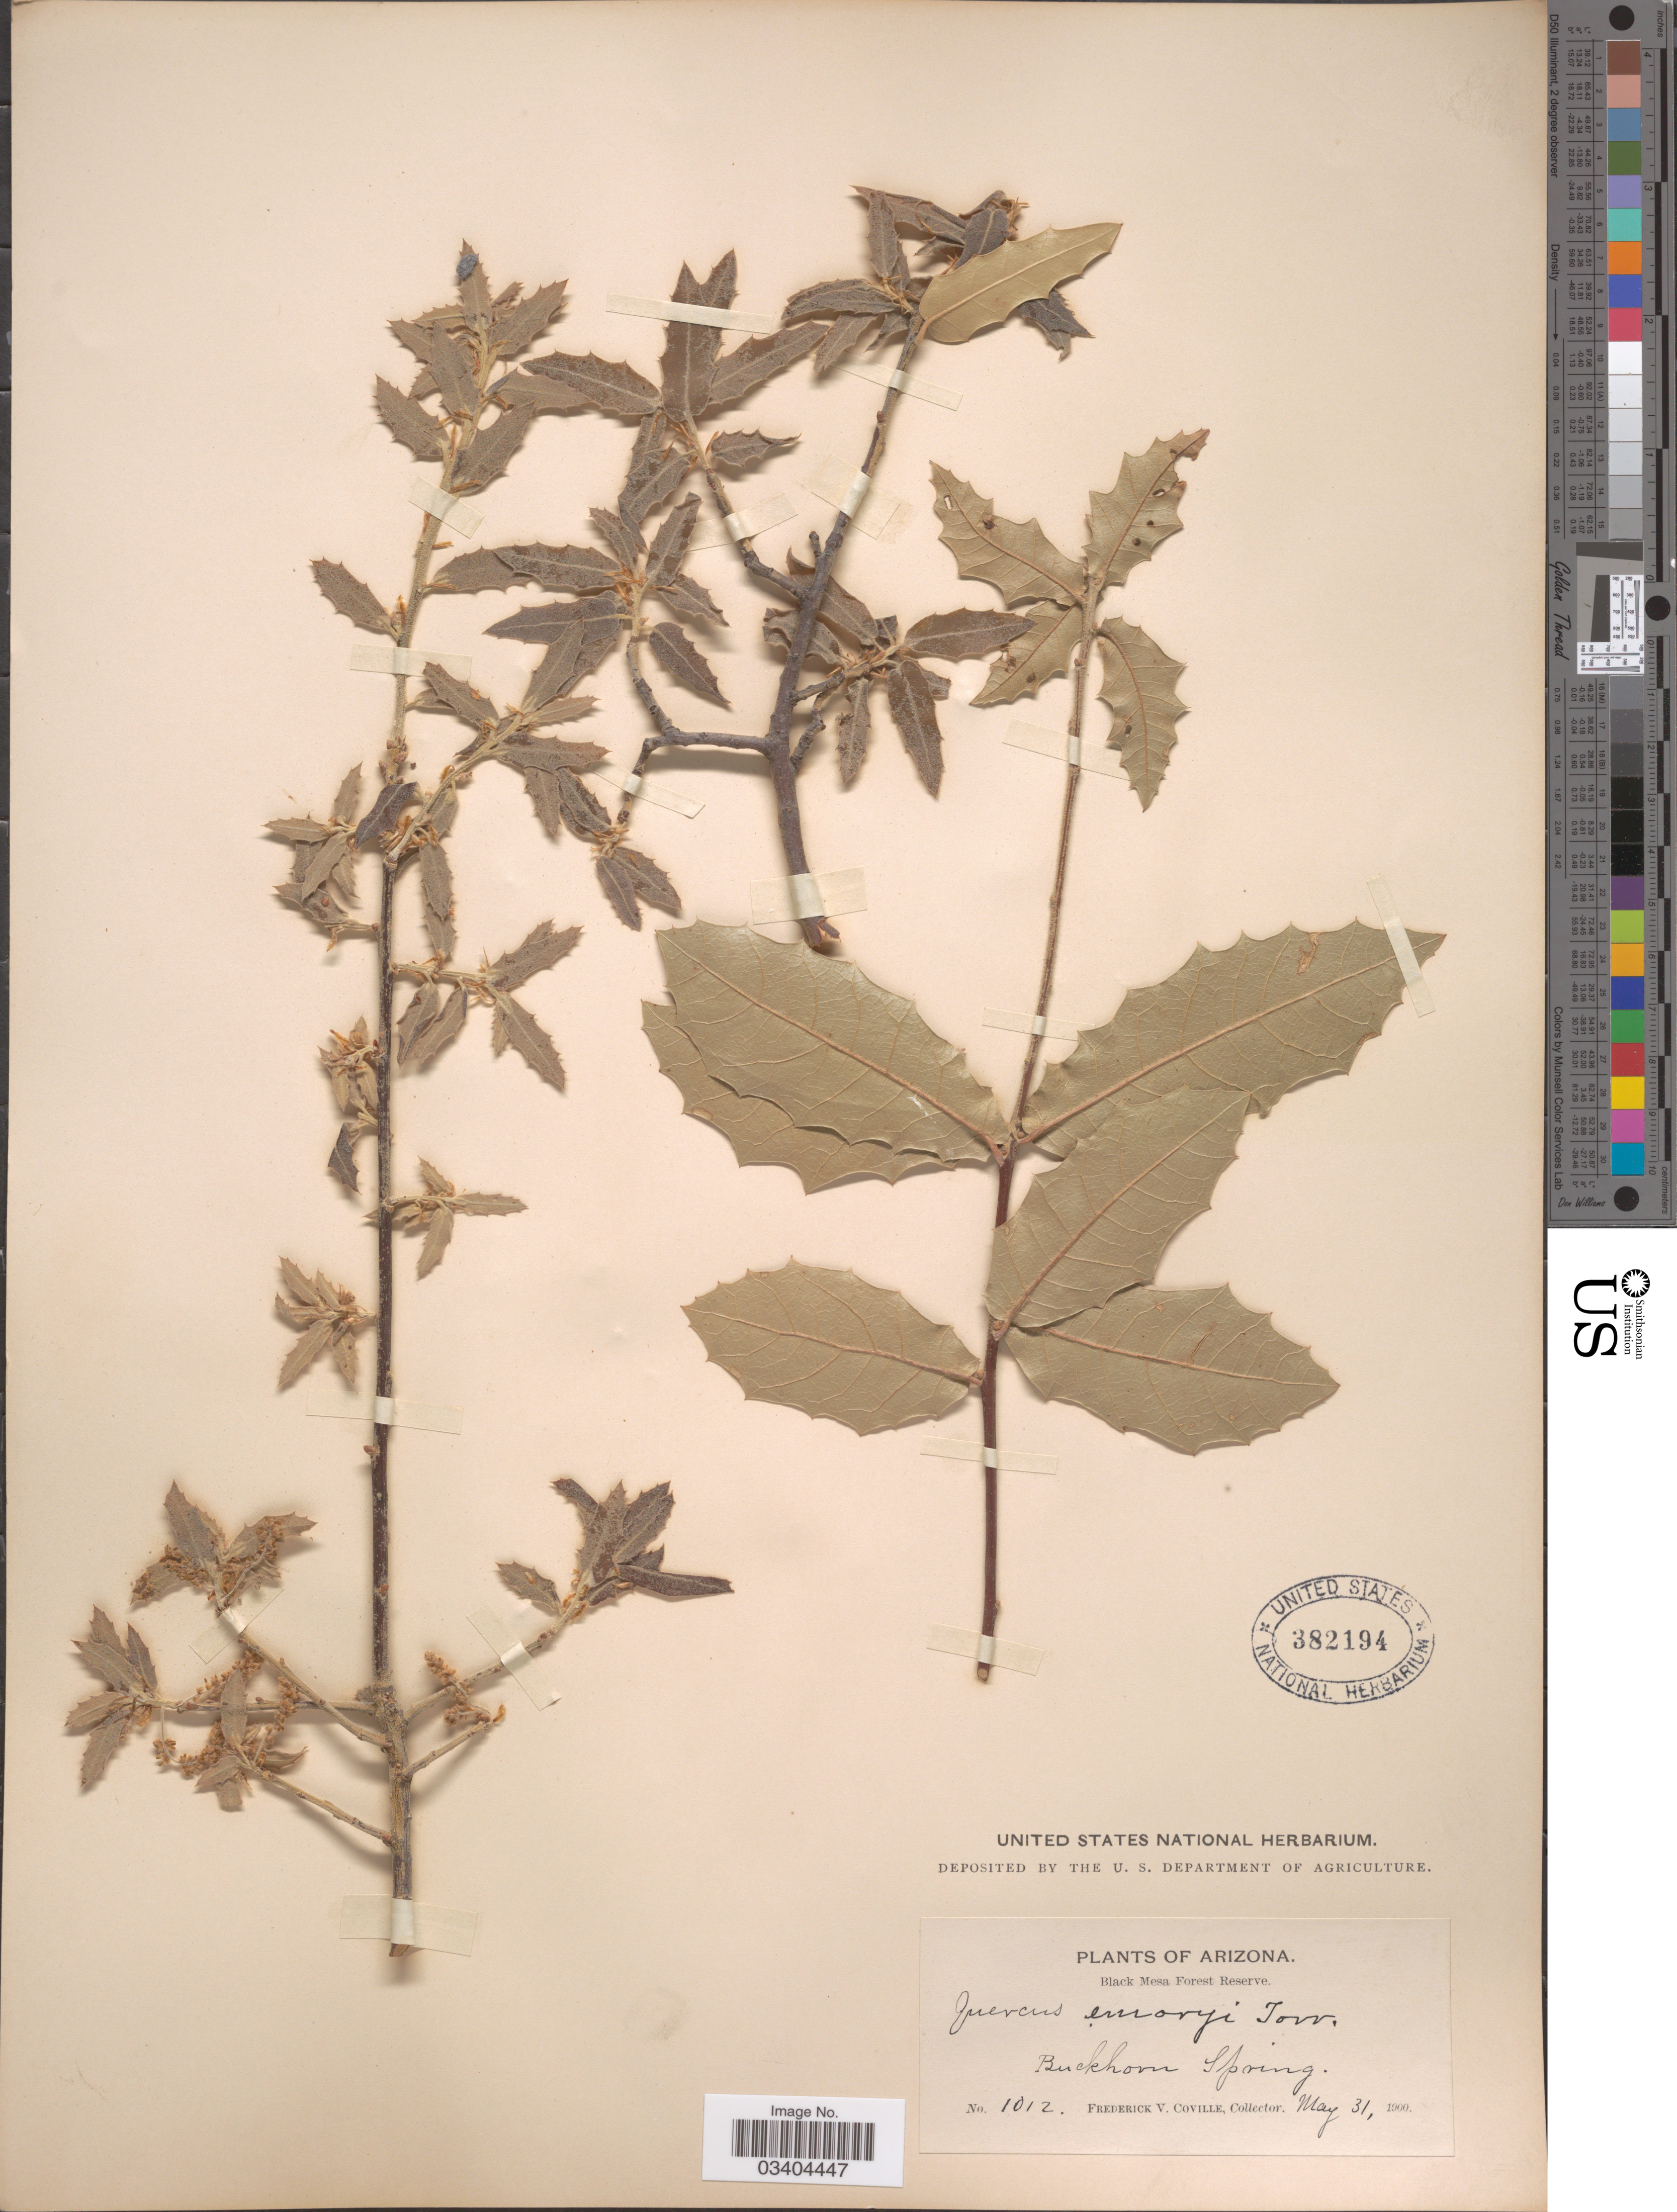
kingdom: Plantae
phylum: Tracheophyta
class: Magnoliopsida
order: Fagales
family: Fagaceae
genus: Quercus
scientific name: Quercus emoryi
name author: Torr. in Emory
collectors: F. V. Coville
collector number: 1012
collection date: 1900-05-31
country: United States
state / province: Arizona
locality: Black Mesa Forest Reserve. Buckhorn Spring.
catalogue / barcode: US 382194